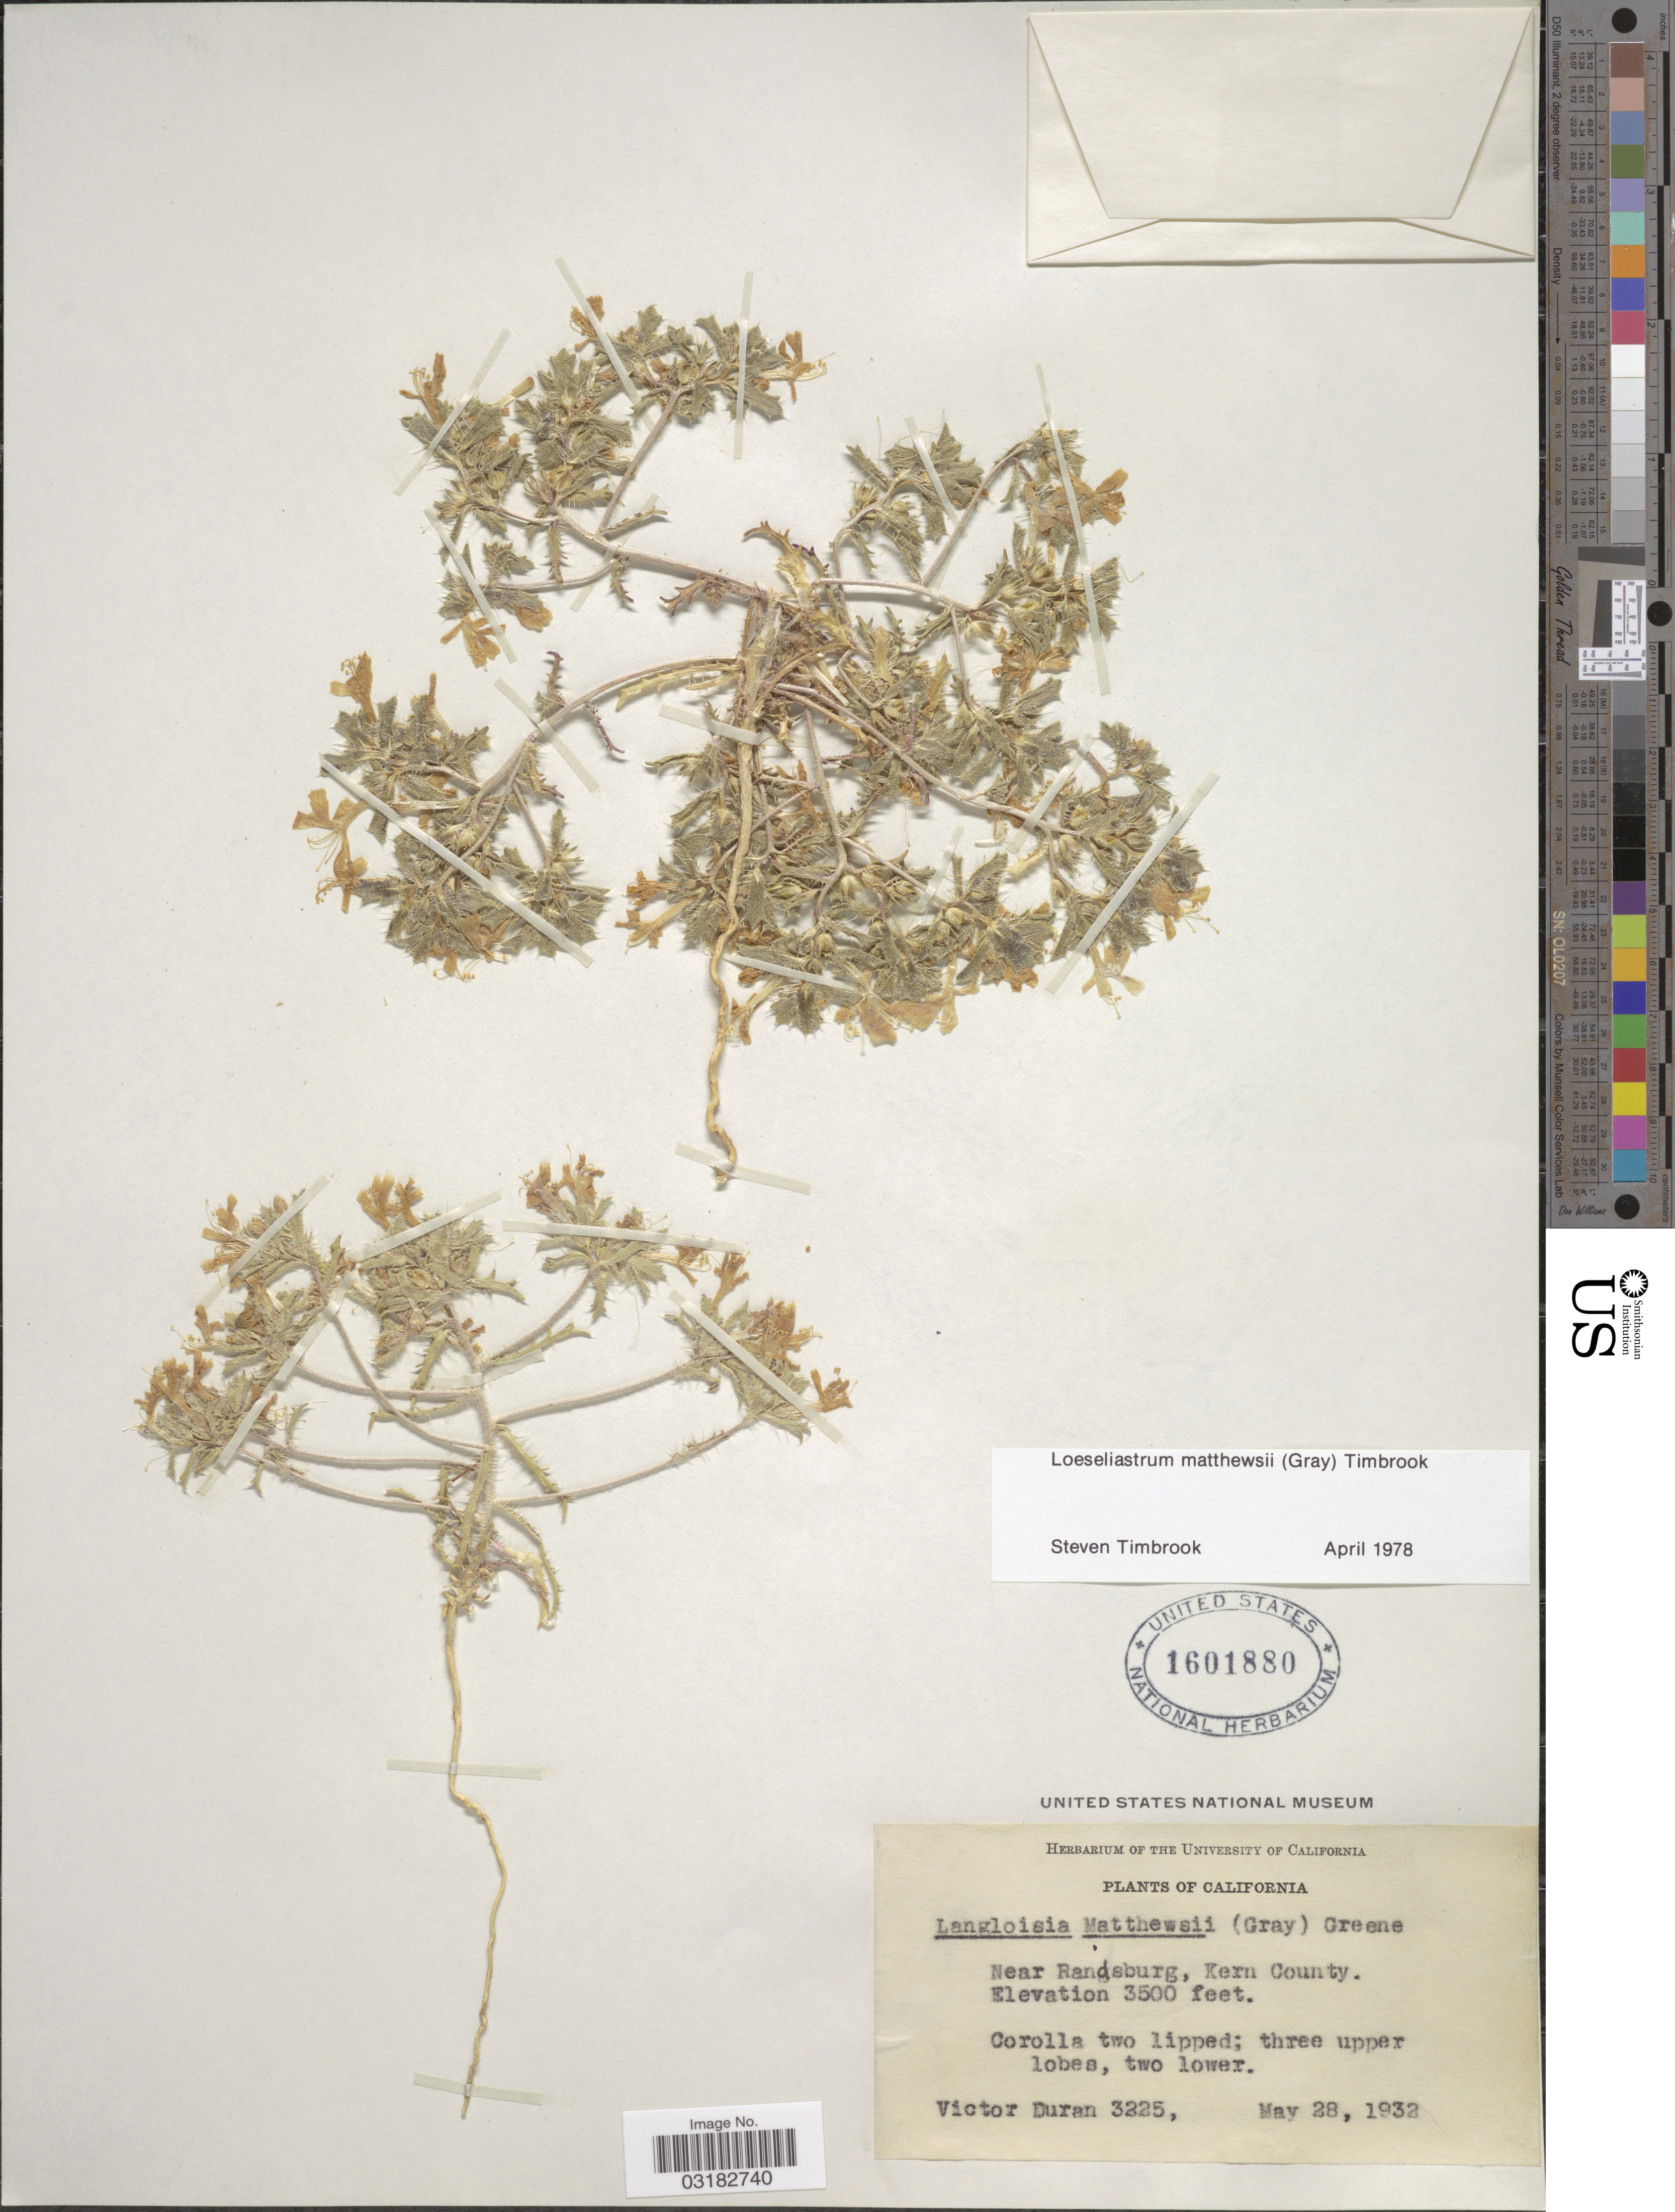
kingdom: Plantae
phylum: Tracheophyta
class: Magnoliopsida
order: Ericales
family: Polemoniaceae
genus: Loeseliastrum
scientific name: Loeseliastrum matthewsii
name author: (A. Gray) Timbrook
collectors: V. Duran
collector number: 3225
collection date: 1932-05-28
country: United States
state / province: California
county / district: Kern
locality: Near Randsburg, Kern County.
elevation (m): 1067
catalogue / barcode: US 1601880